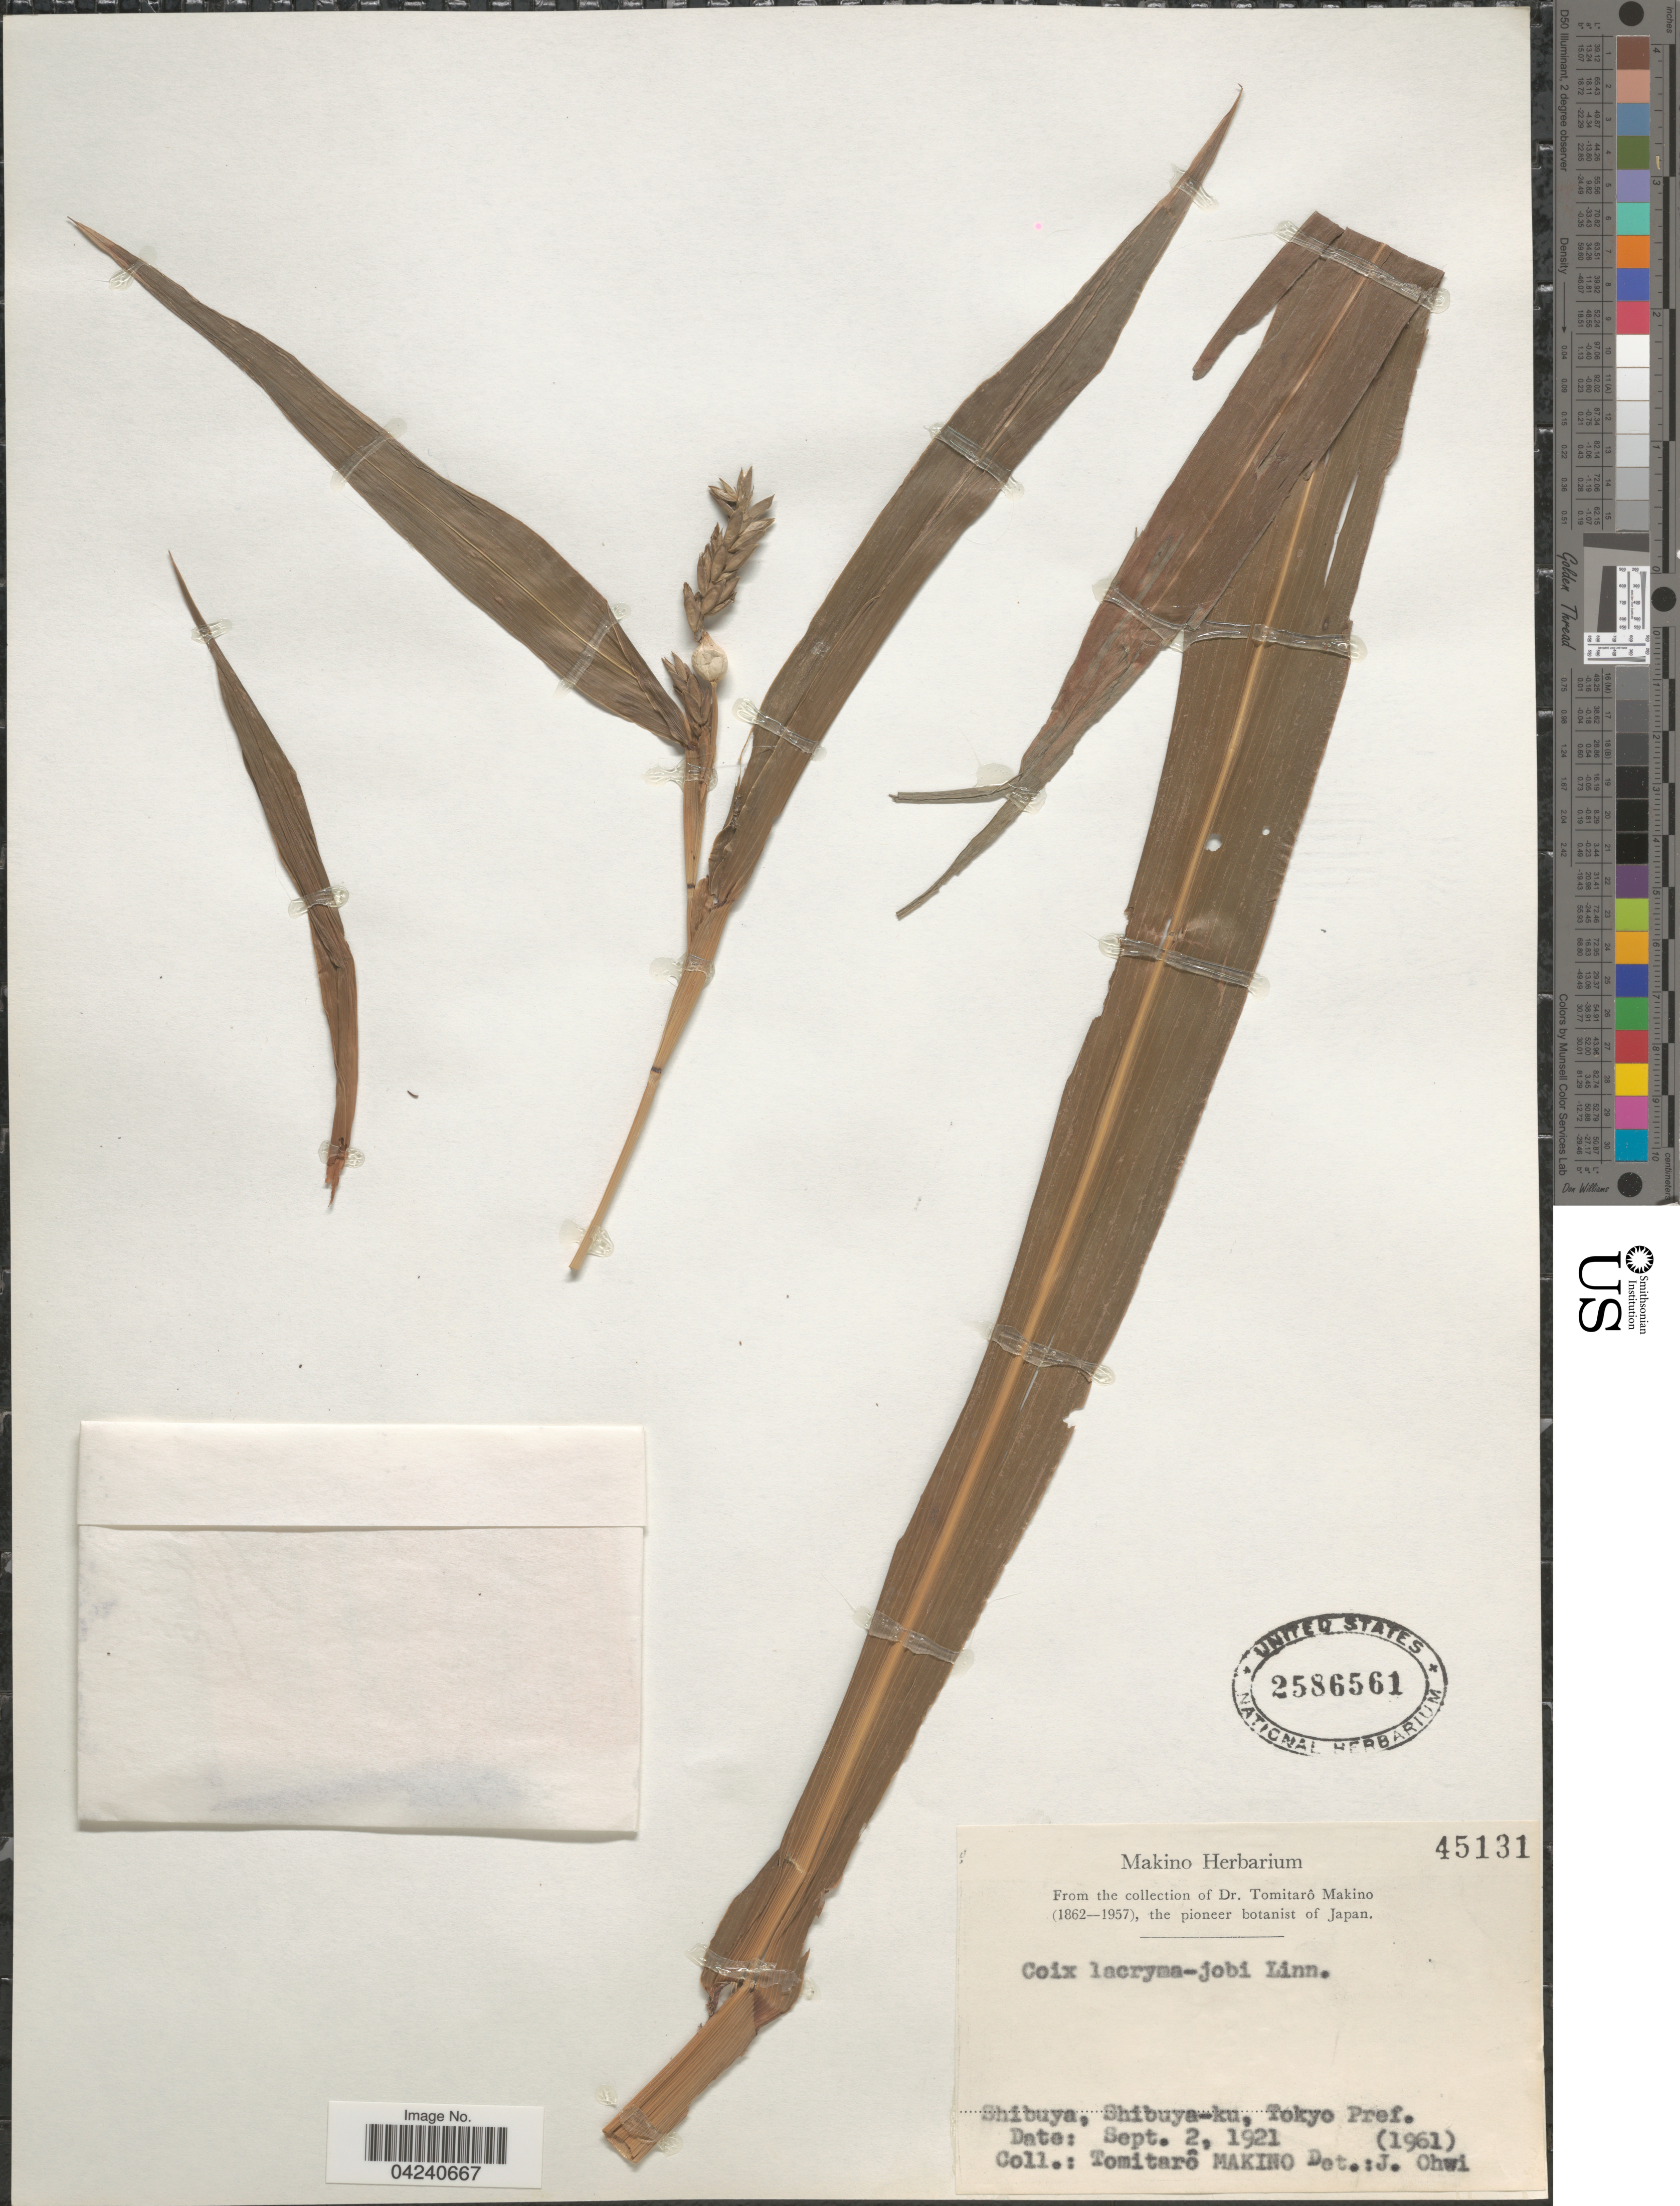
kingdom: Plantae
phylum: Tracheophyta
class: Liliopsida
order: Poales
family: Poaceae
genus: Coix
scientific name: Coix lacryma-jobi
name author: L.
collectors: T. Makino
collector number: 45131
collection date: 1921-09-02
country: Japan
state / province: Tokyo, Federal City of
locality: Shibuya, Shibuya-ku, Tokyo Pref.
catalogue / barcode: US 2586561